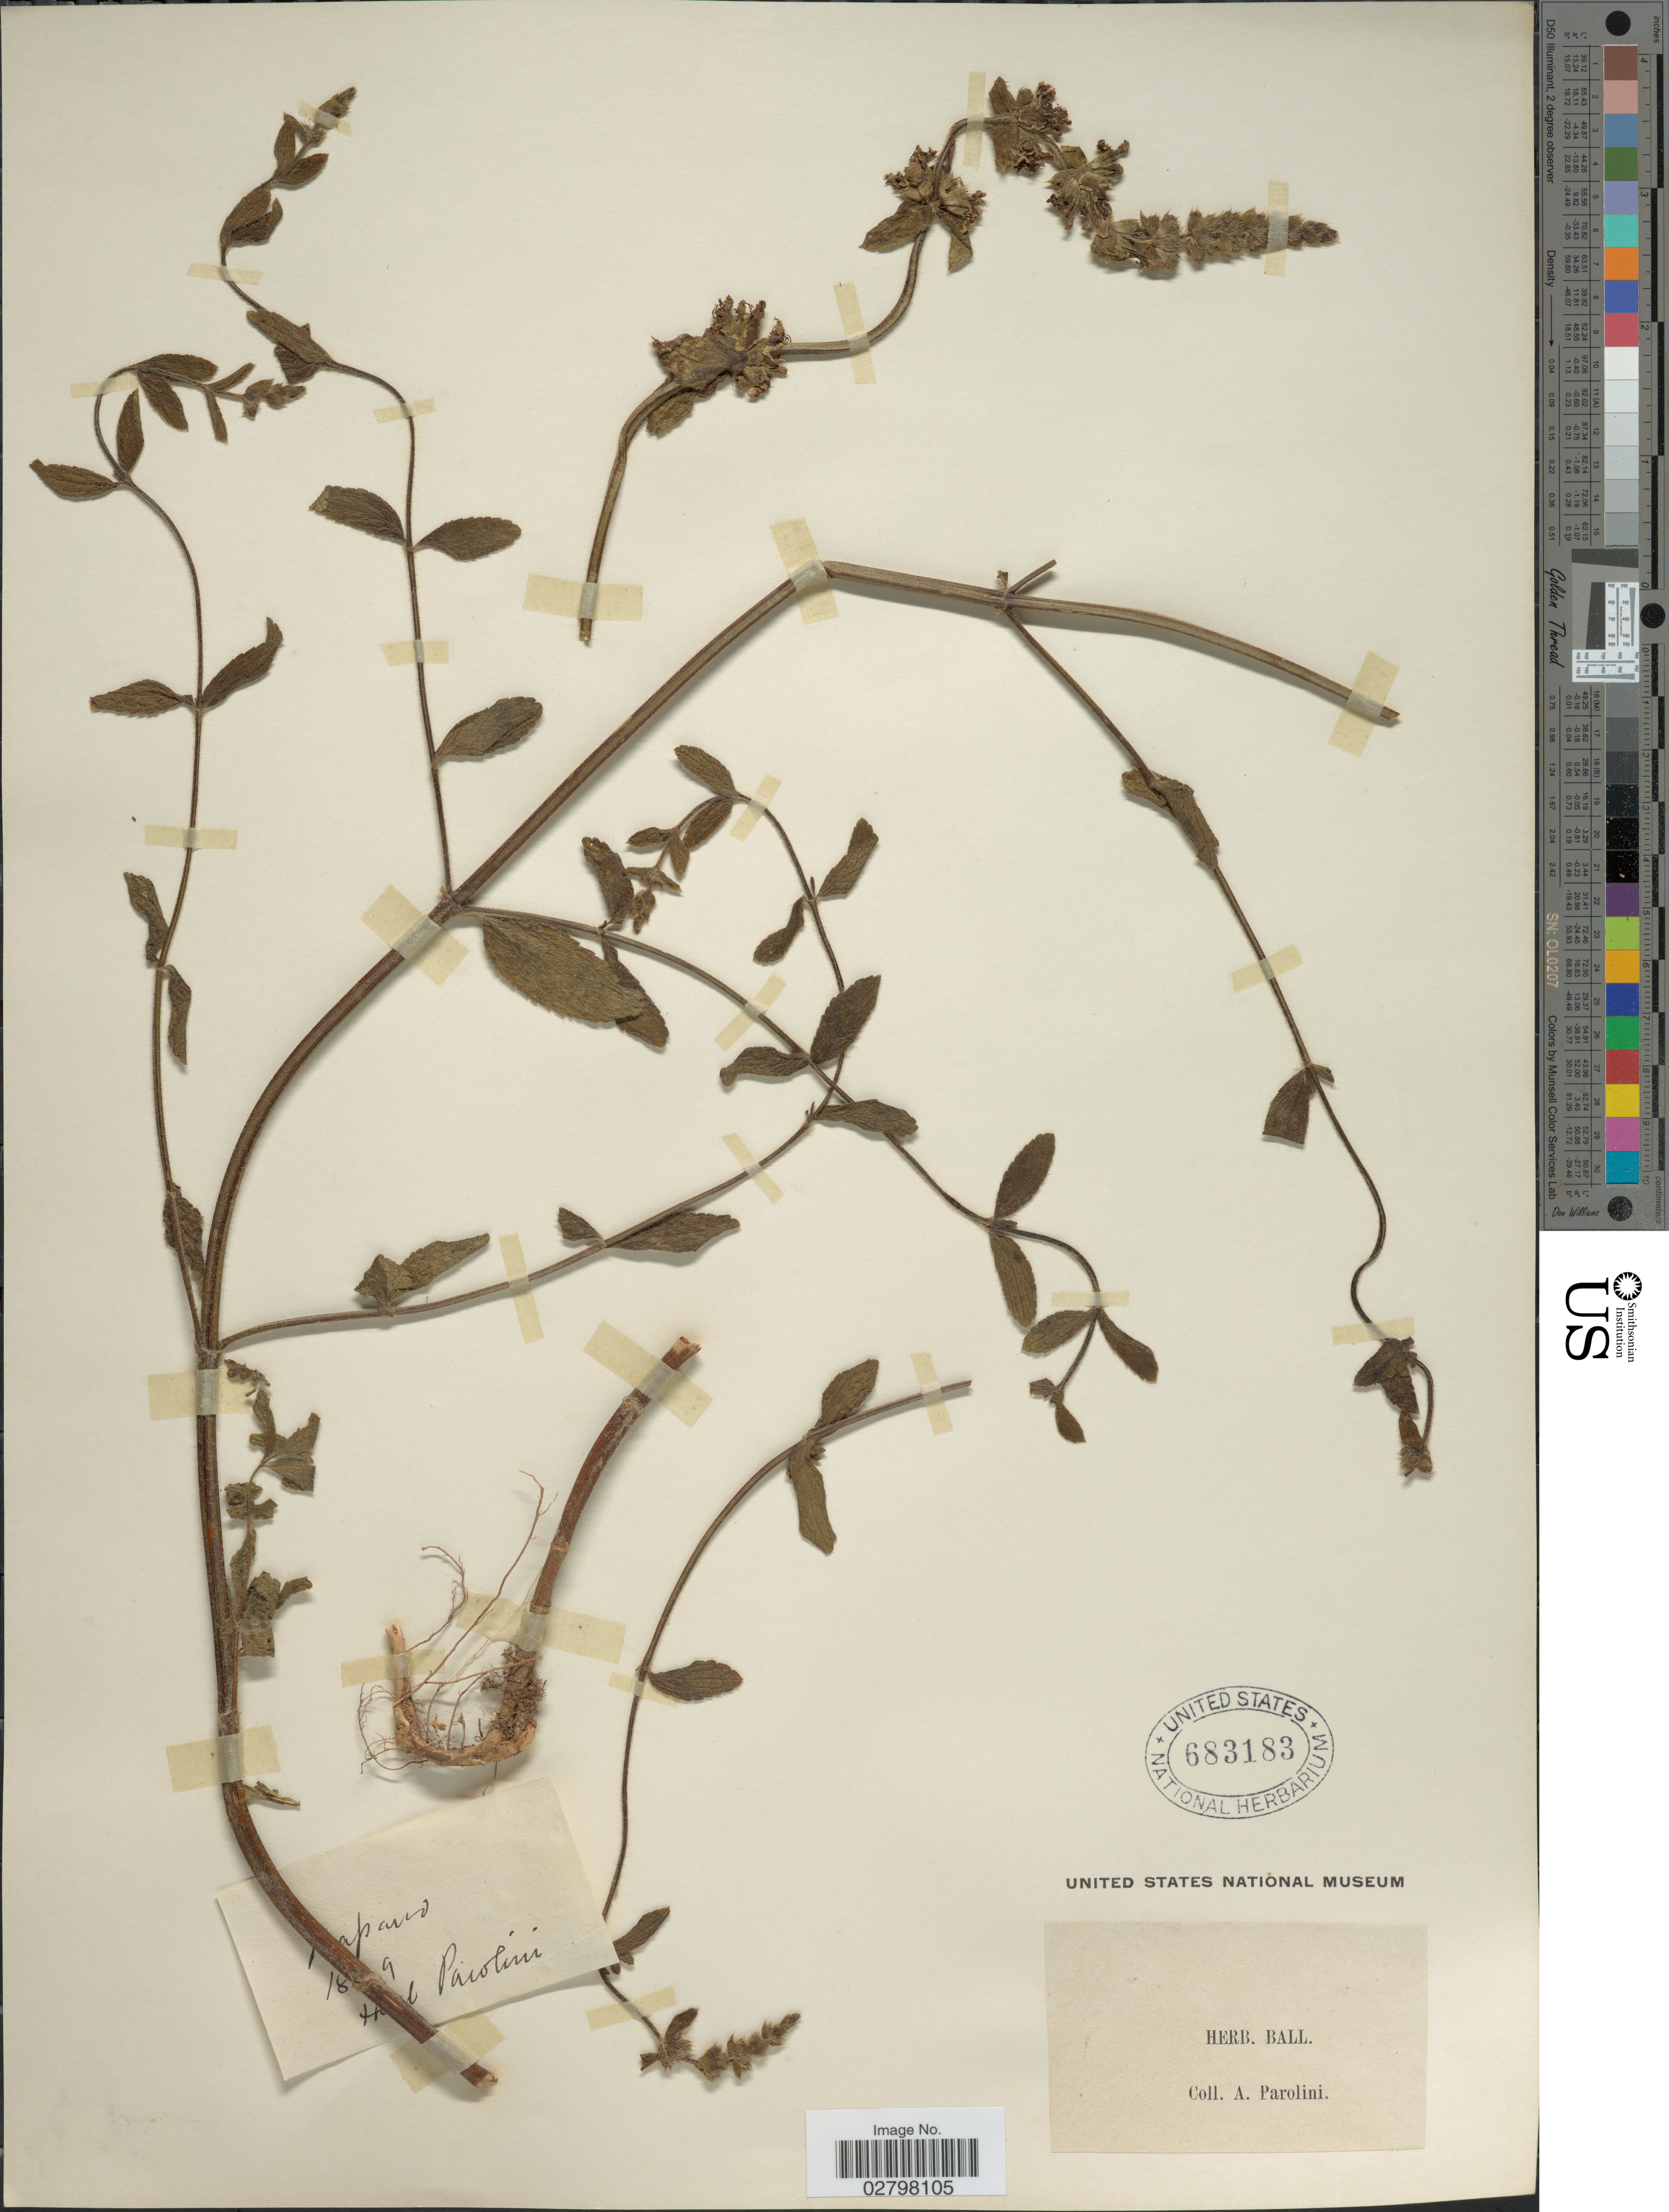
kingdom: Plantae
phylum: Tracheophyta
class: Magnoliopsida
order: Lamiales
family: Lamiaceae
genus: Stachys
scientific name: Stachys sp.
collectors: A. Parolini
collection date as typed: Transcribed d/m/y: 18/5/9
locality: Mapano [interpreted]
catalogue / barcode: US 683183